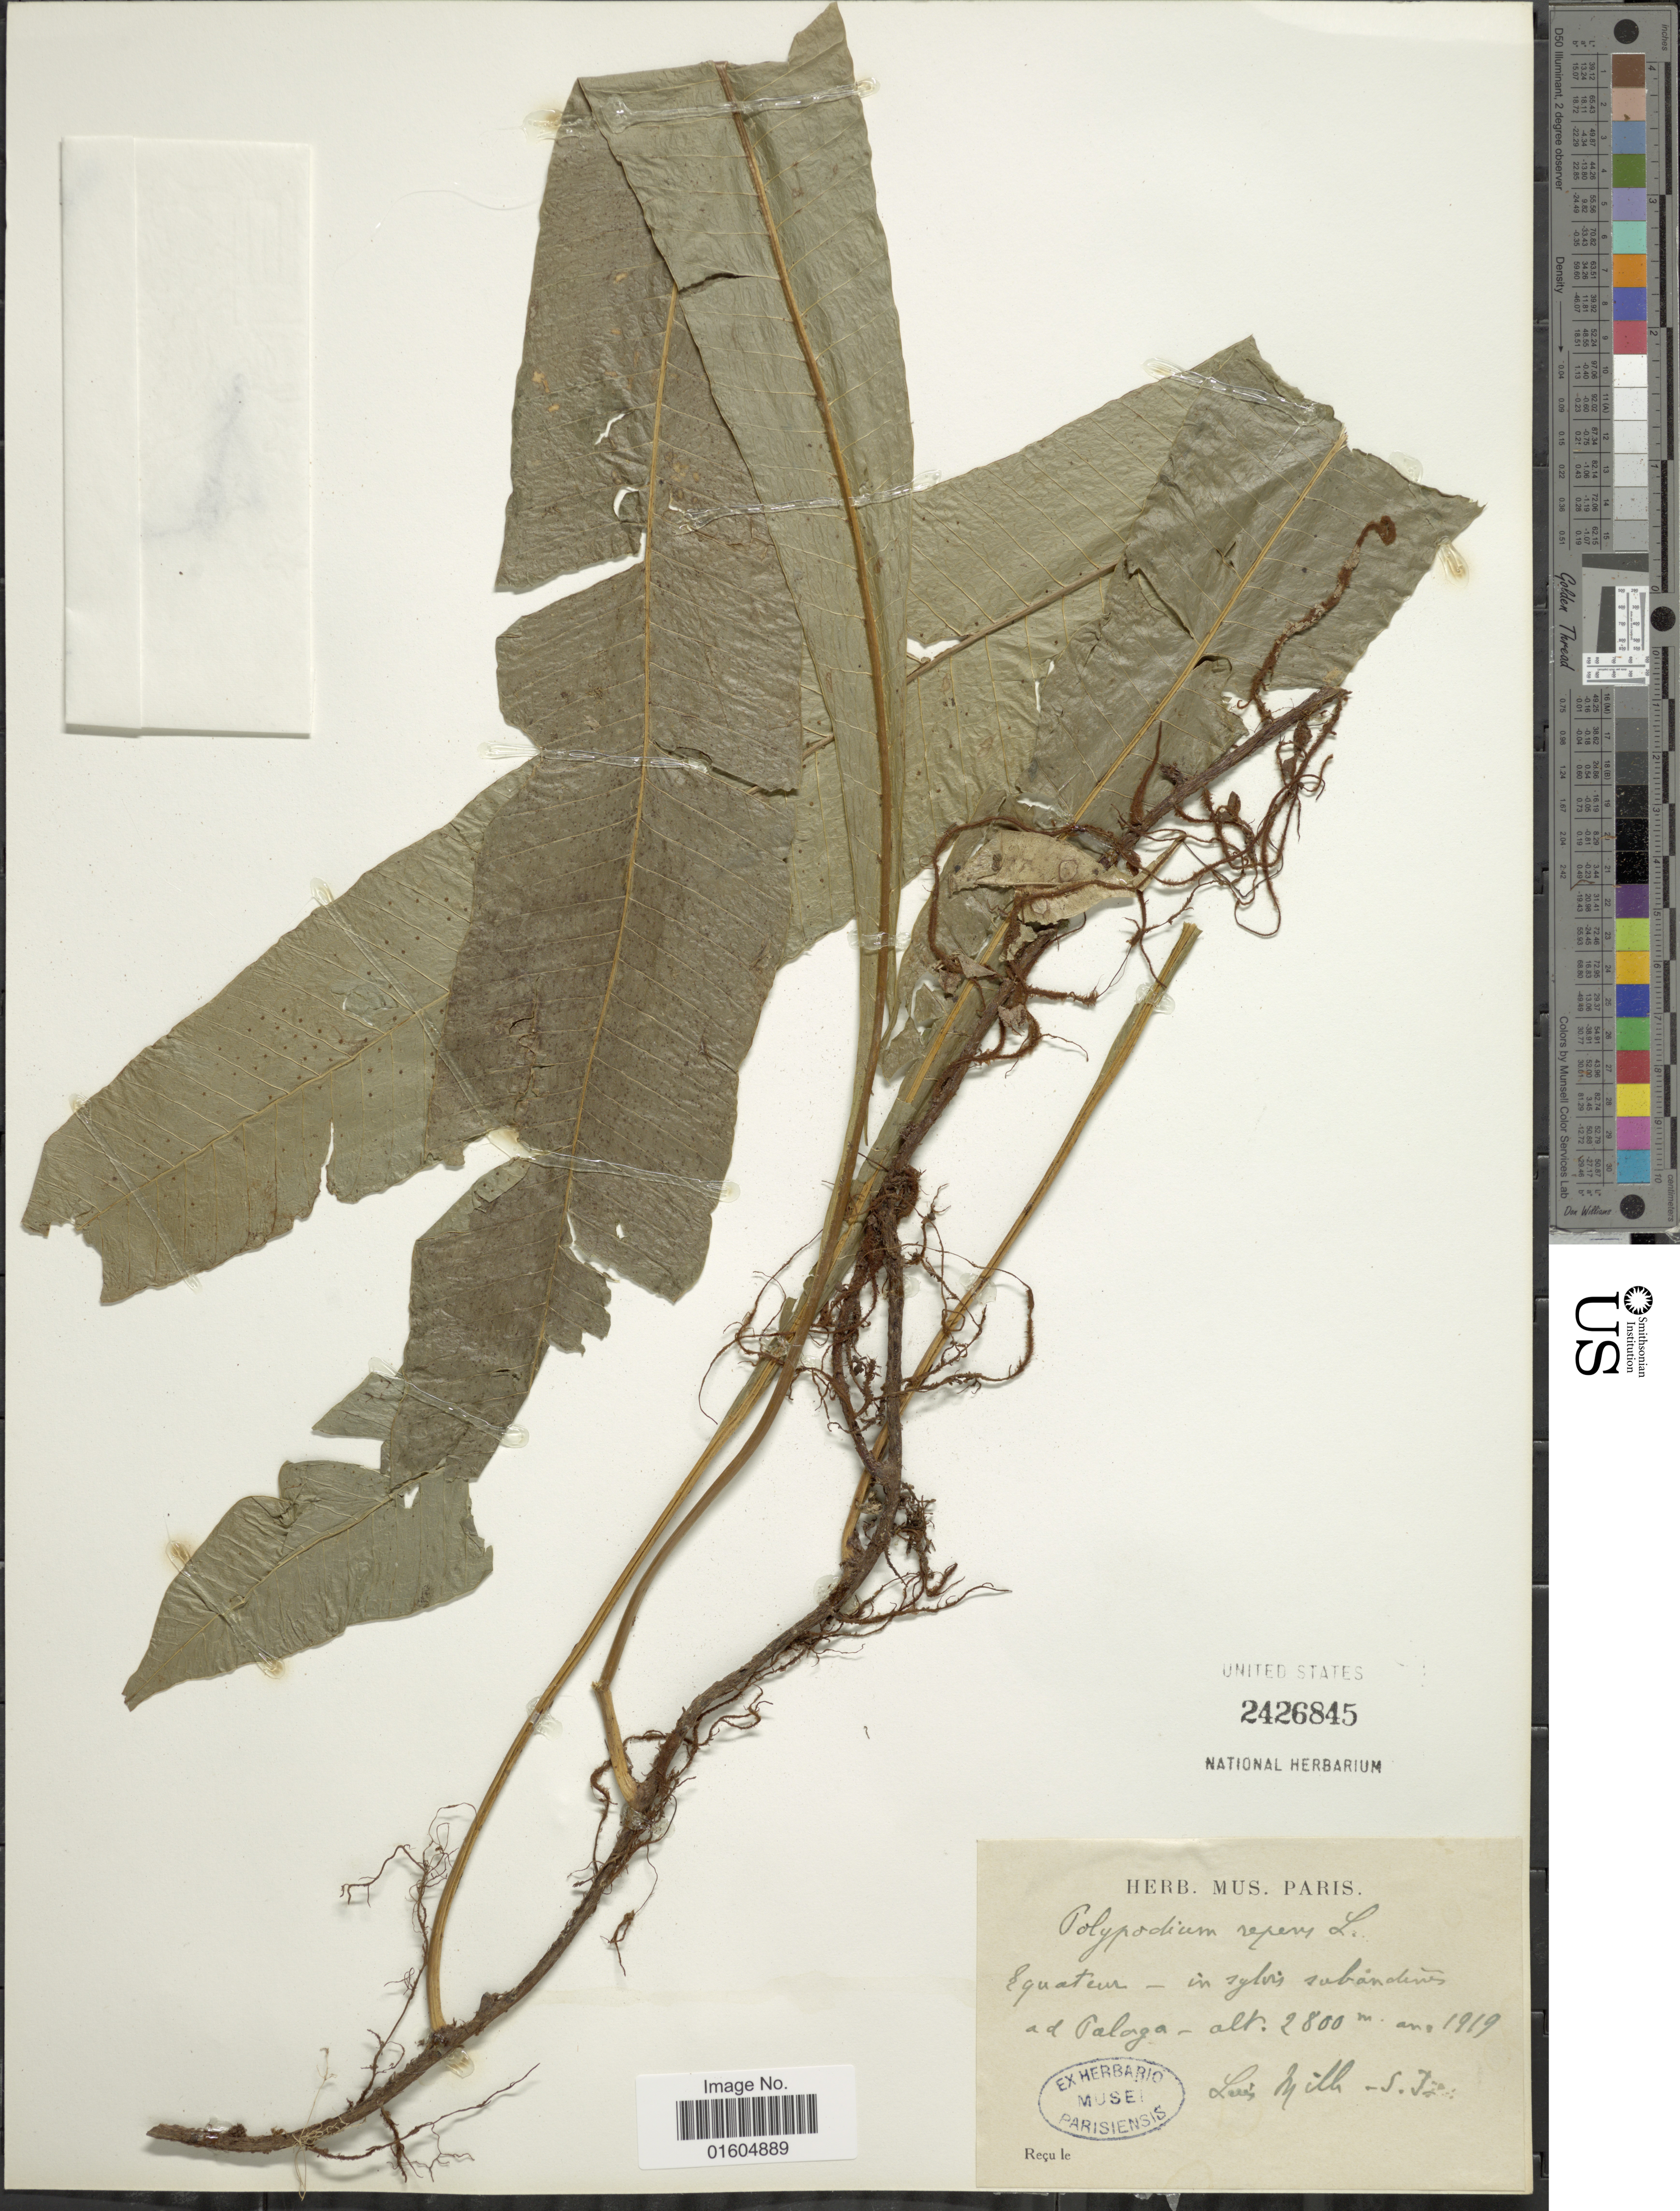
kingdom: Plantae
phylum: Tracheophyta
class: Polypodiopsida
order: Polypodiales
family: Polypodiaceae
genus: Campyloneurum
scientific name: Campyloneurum repens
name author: (Aubl.) C. Presl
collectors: L. Mille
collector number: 532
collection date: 1919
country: Ecuador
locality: In sylvis subandens ad Palaga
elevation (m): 2800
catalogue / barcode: US 2426845